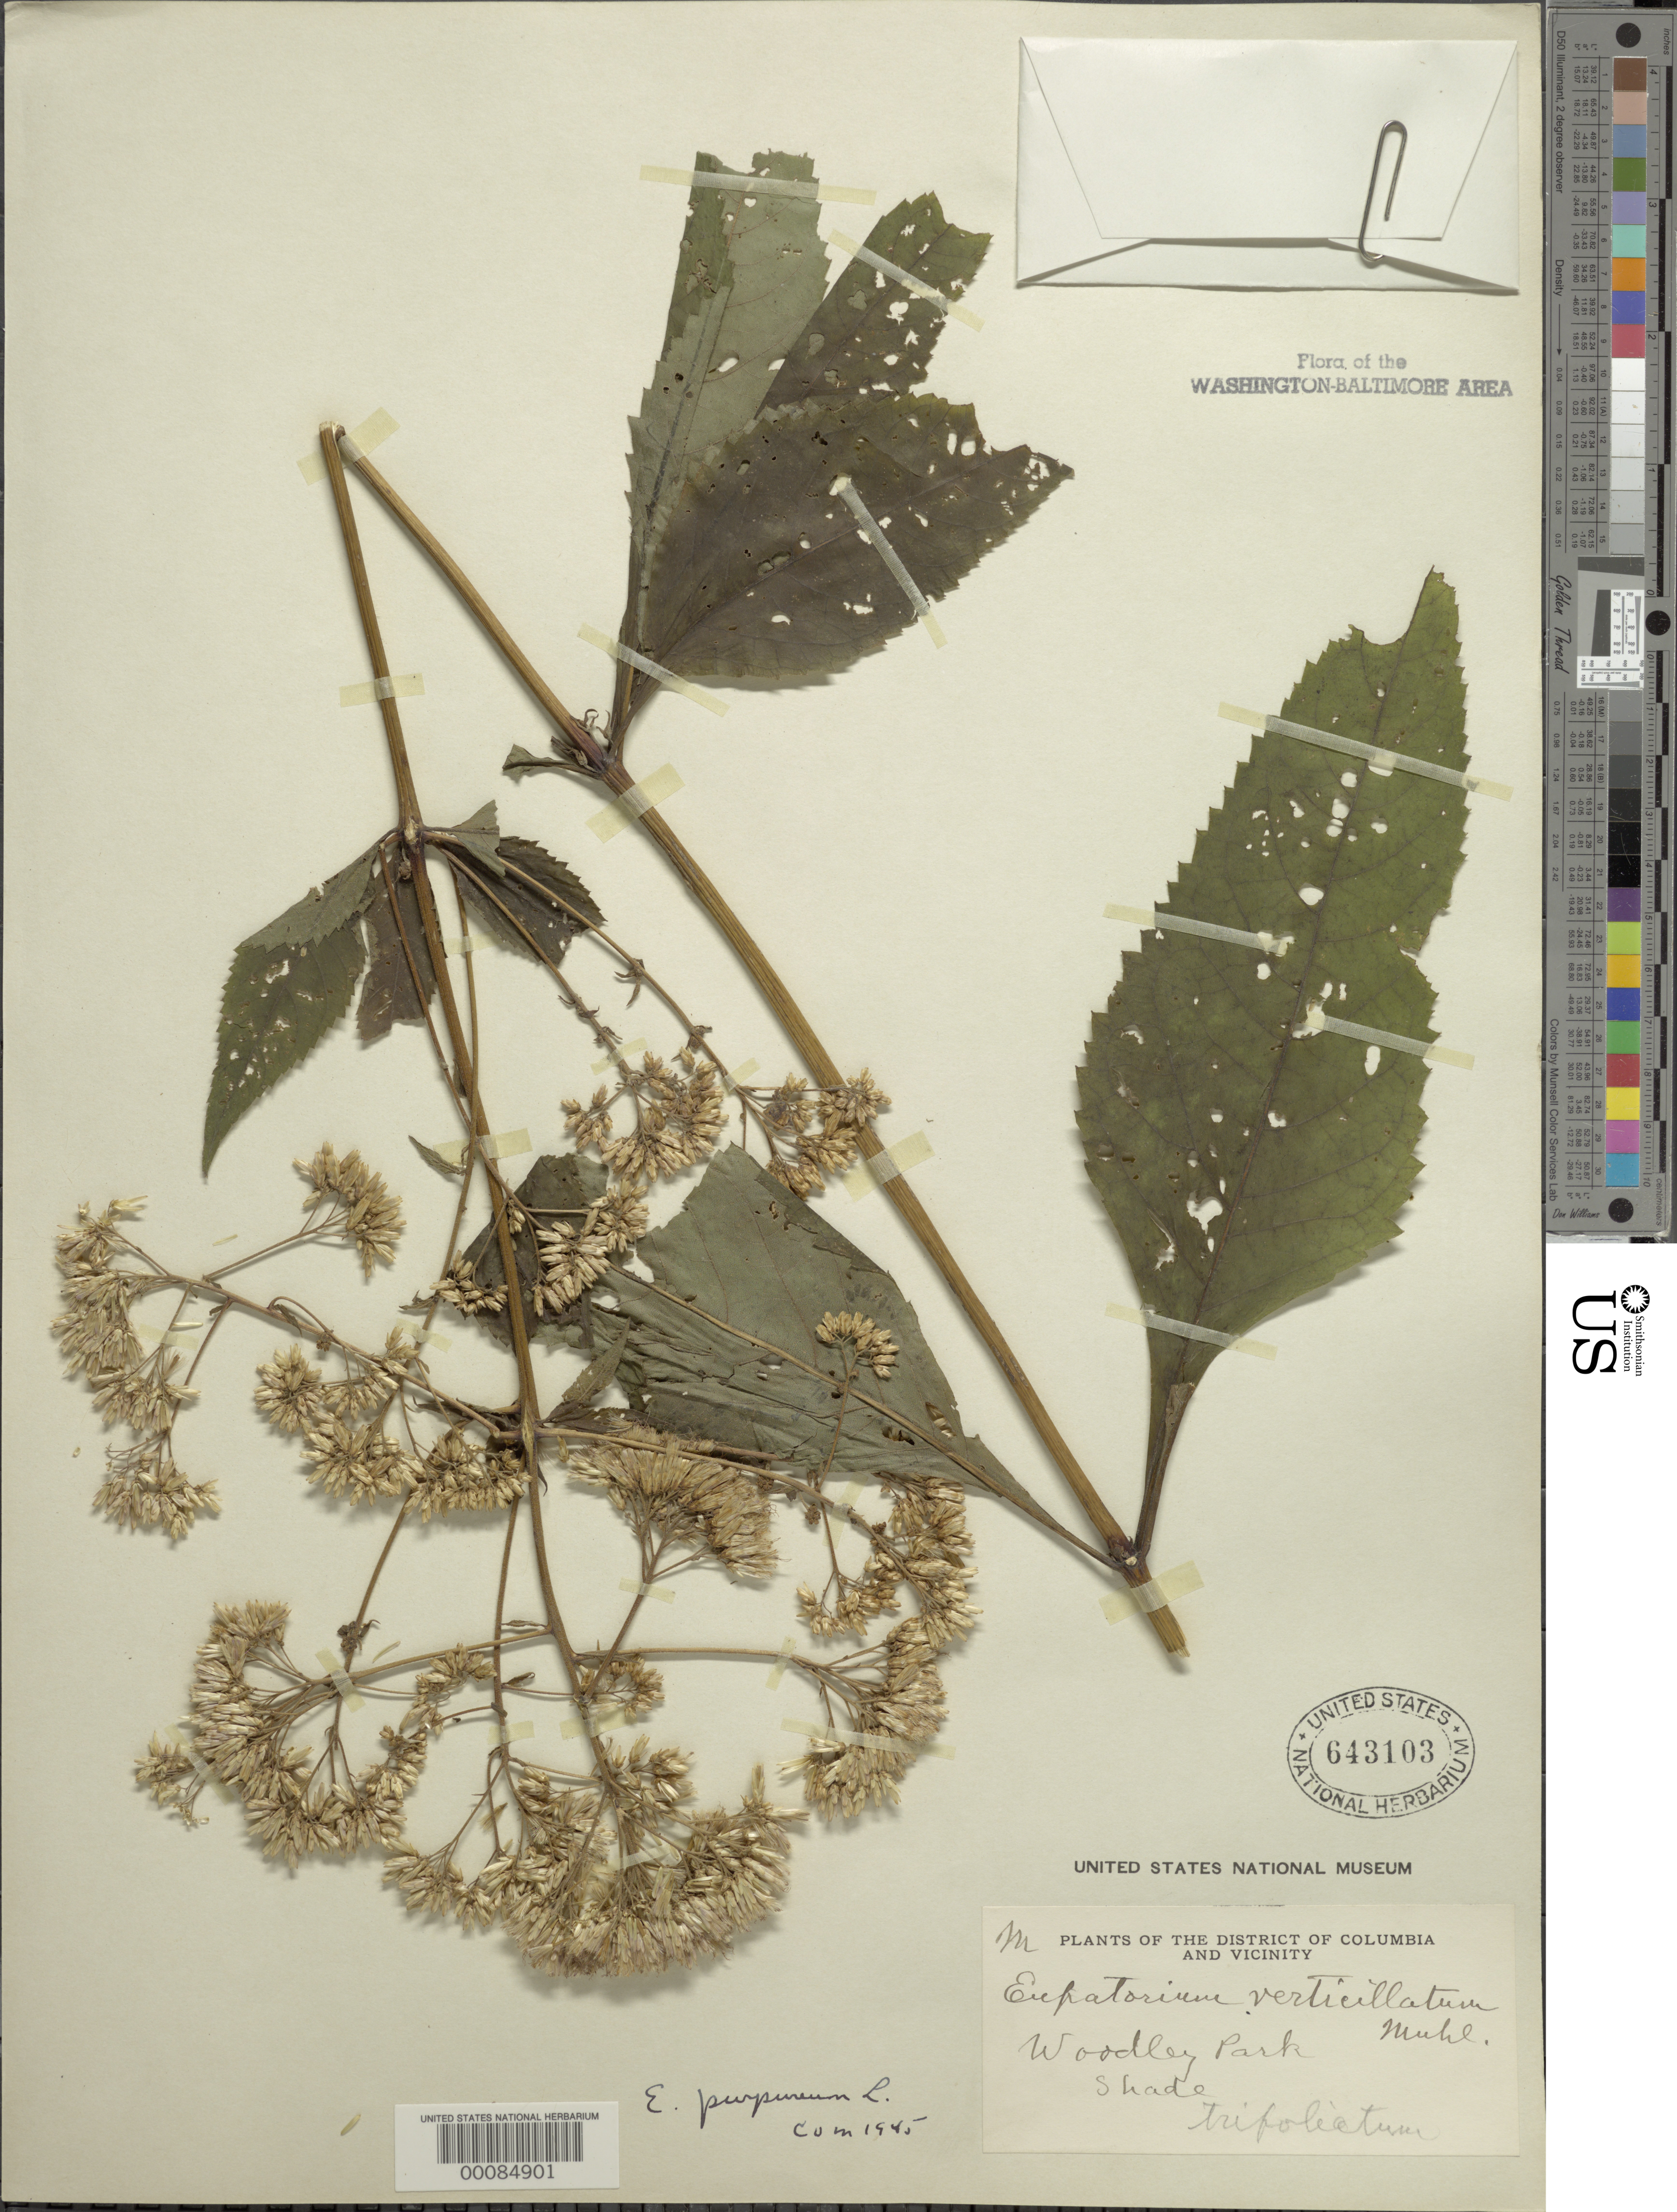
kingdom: Plantae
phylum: Tracheophyta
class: Magnoliopsida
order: Asterales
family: Asteraceae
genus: Eupatorium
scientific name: Eupatorium purpureum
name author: (L.) E.E. Lamont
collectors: E. Steele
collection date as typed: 15 Aug 1913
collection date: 1913-08-15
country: United States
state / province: District of Columbia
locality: Woodley Park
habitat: Shade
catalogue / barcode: US 643103